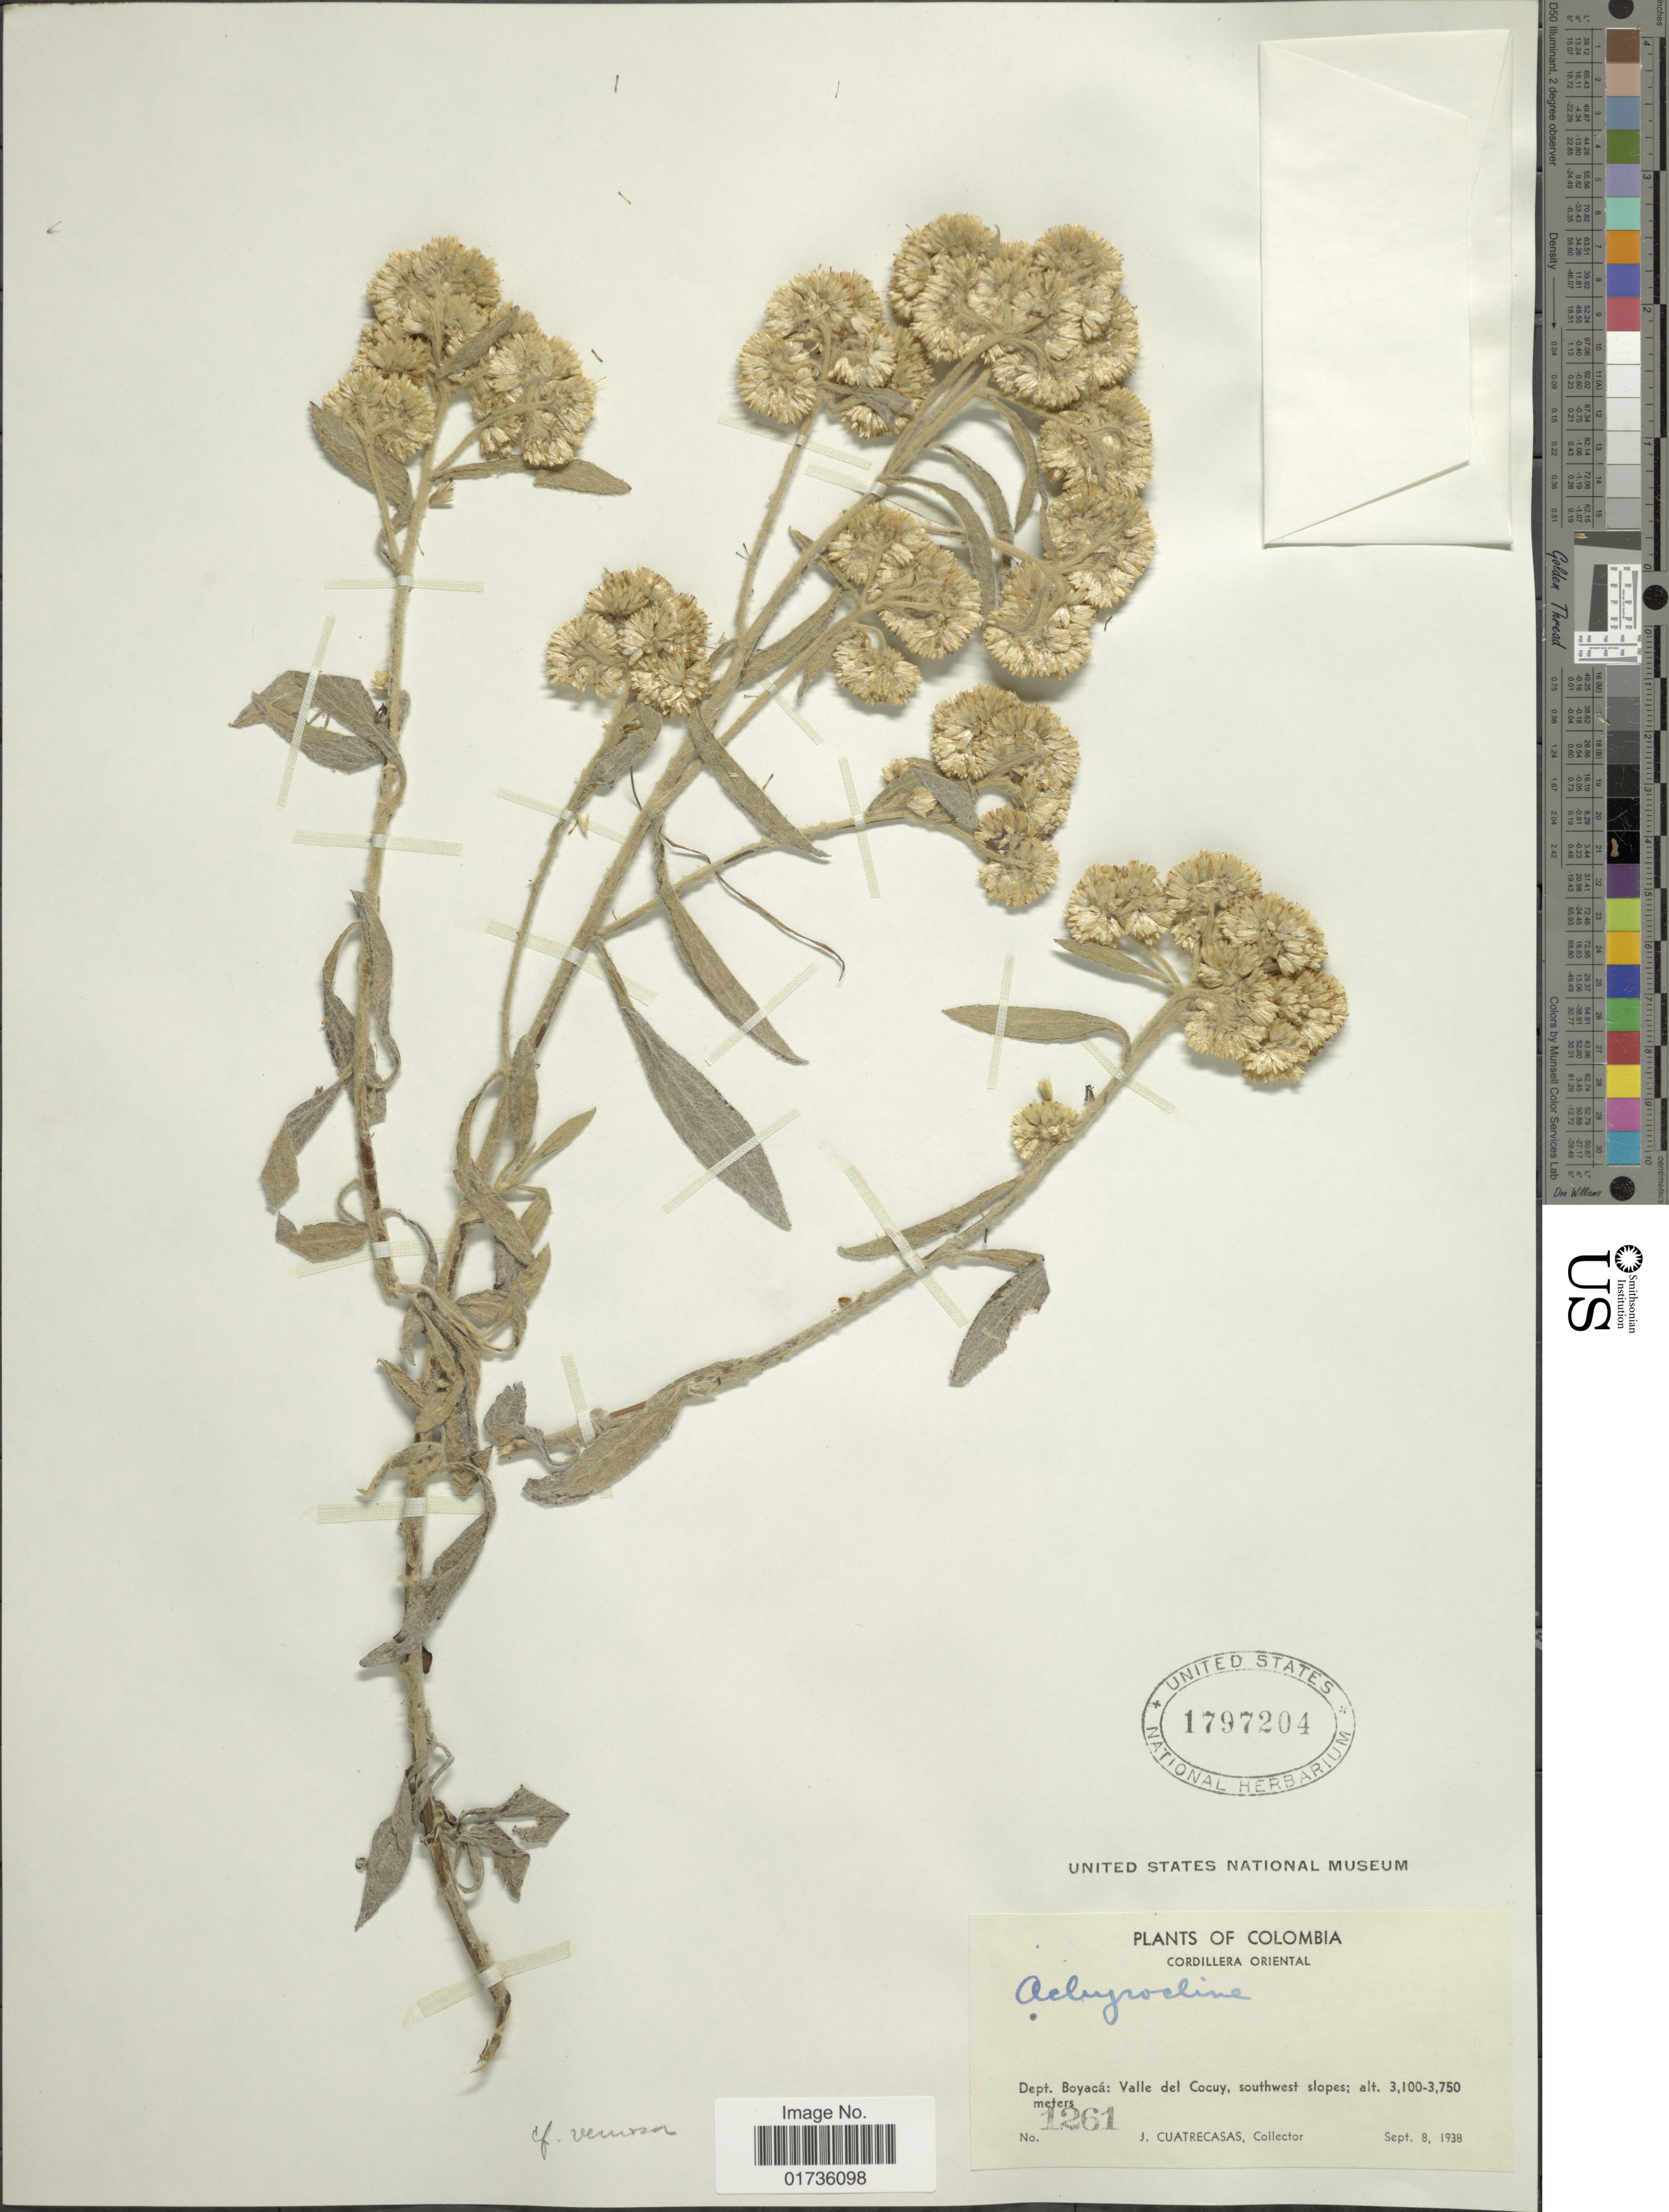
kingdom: Plantae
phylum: Tracheophyta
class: Magnoliopsida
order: Asterales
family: Asteraceae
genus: Achyrocline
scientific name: Achyrocline sp.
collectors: J. Cuatrecasas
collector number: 1261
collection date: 1938-09-08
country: Colombia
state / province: Boyacá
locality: Cordillera Oriental; Dept de Boyacá: Valle del Cocuy, southwest slopes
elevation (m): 3100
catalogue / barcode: US 1797204